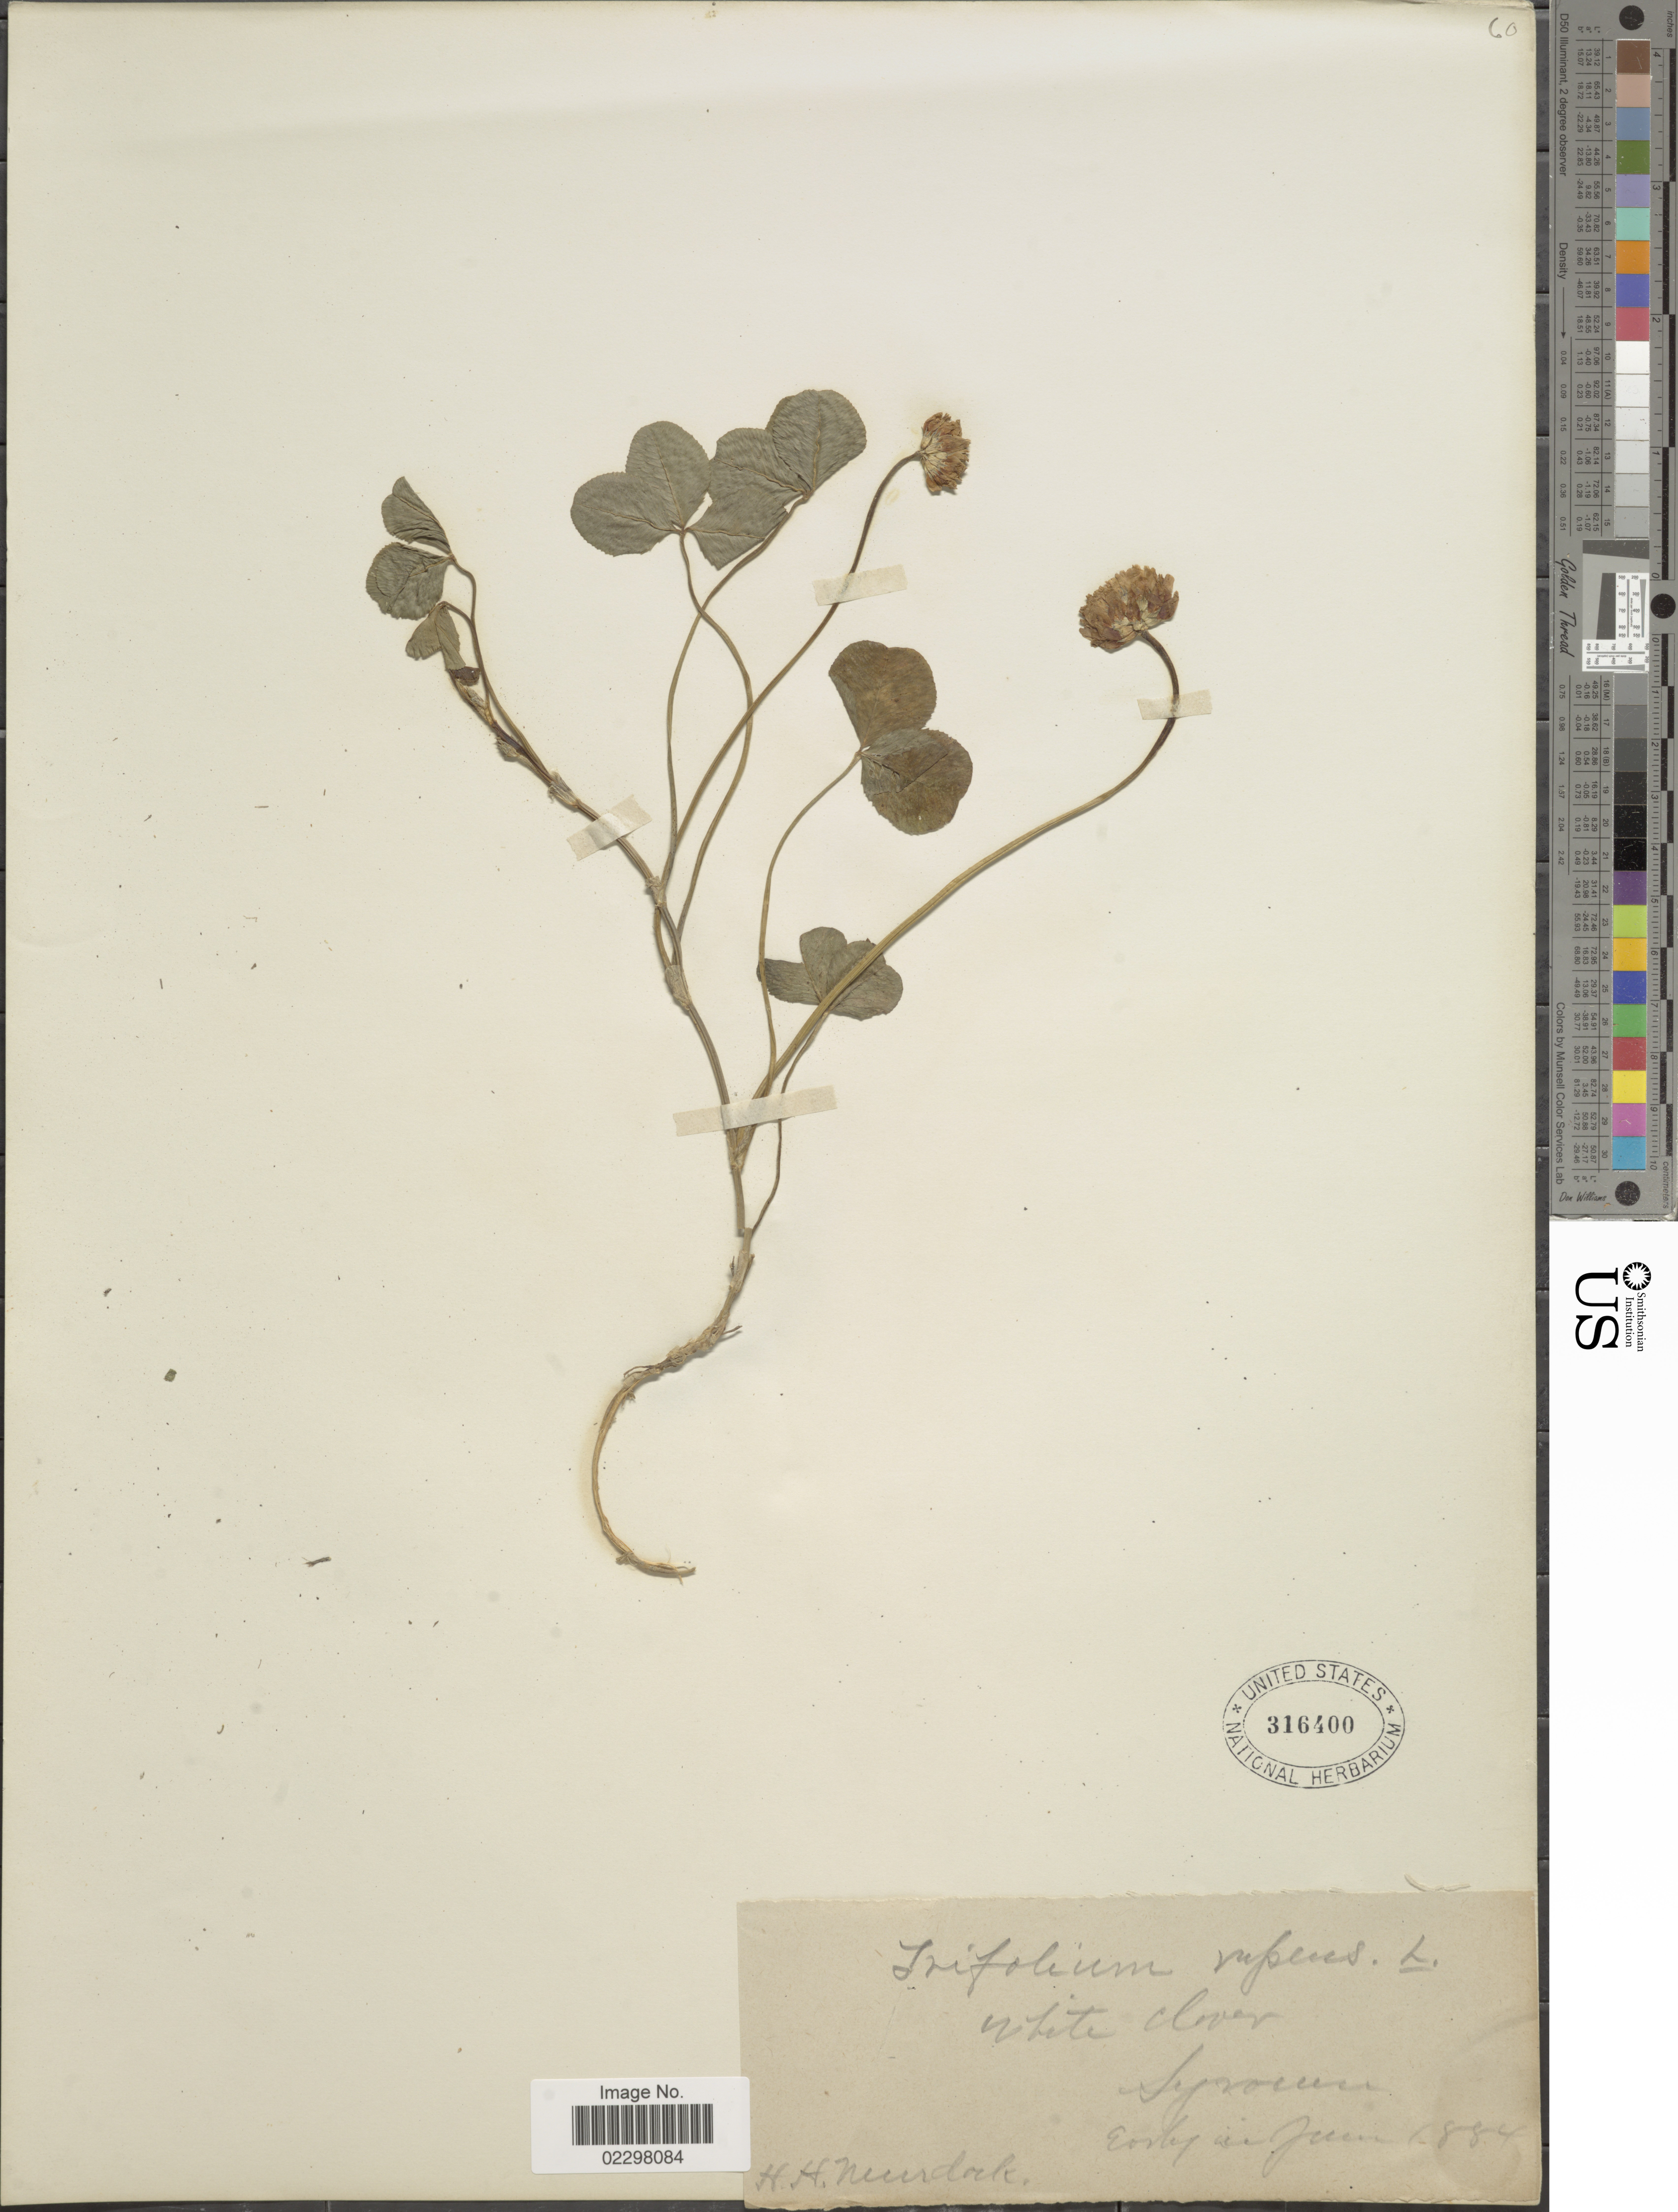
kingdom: Plantae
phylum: Tracheophyta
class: Magnoliopsida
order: Fabales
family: Fabaceae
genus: Trifolium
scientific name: Trifolium repens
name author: L.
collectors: H. H. Murdock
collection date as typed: early in June 1884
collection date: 1884-06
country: United States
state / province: New York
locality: Syracuse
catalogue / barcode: US 316400